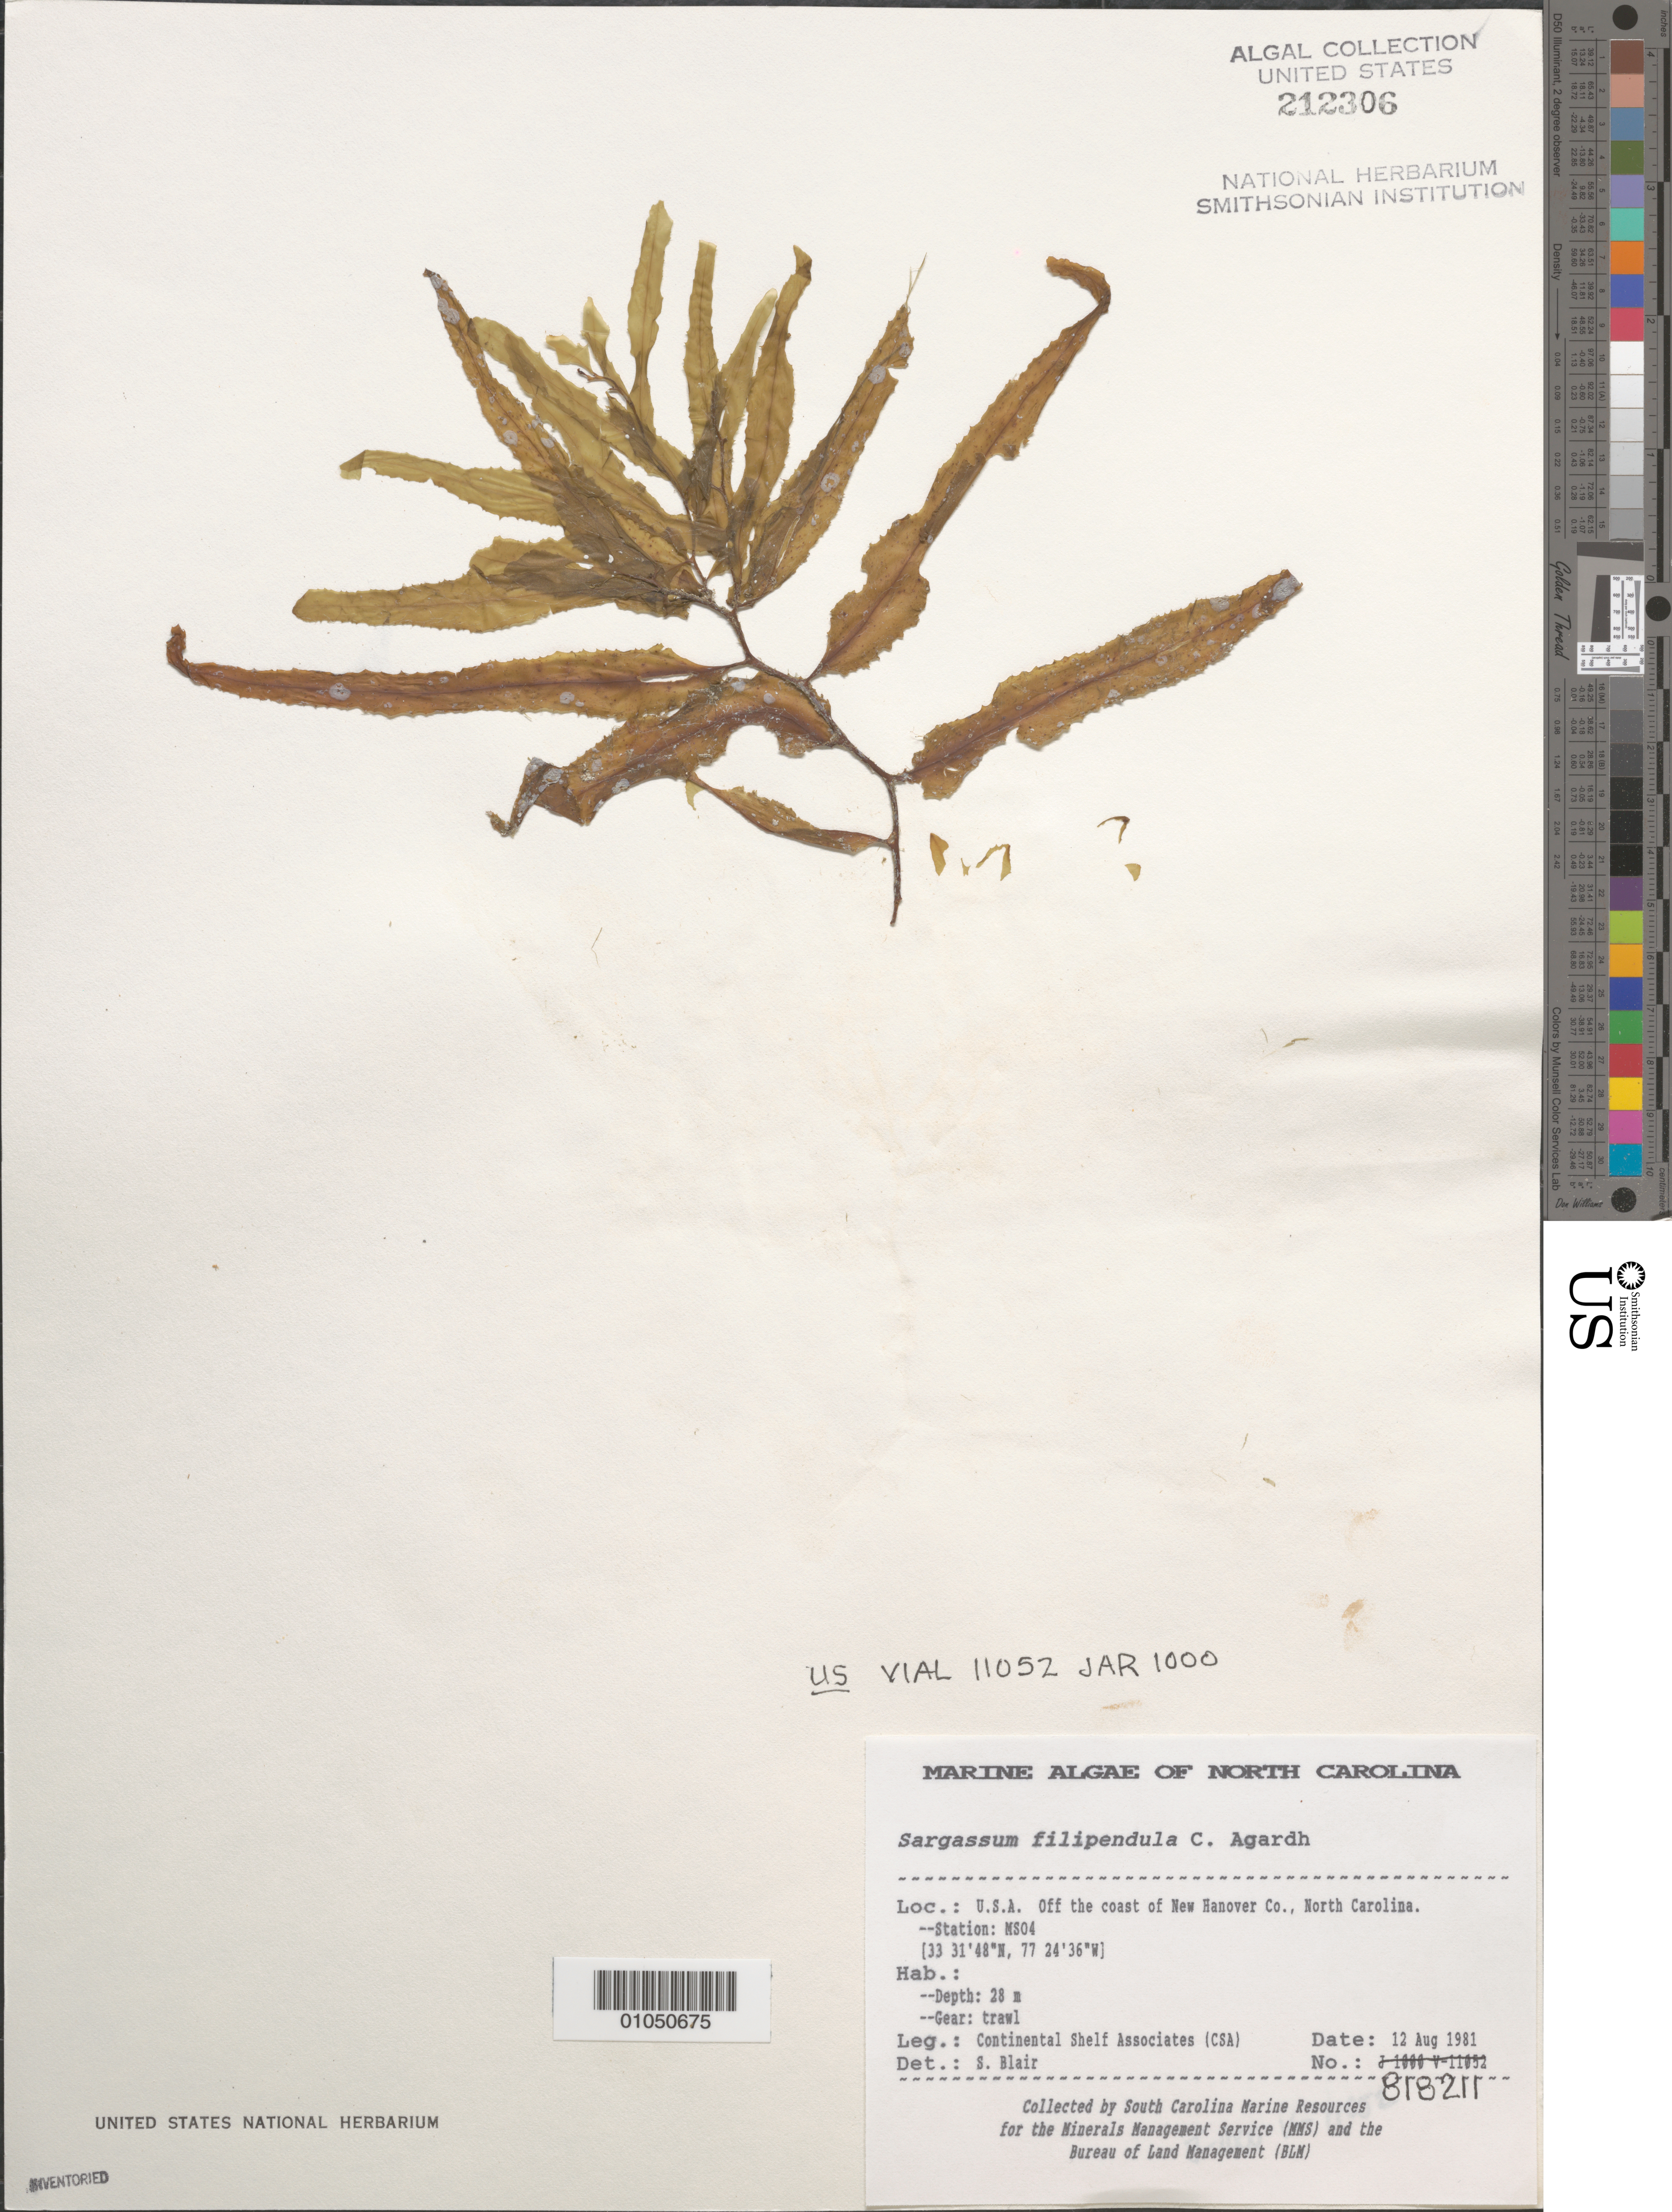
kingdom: Chromista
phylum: Ochrophyta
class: Phaeophyceae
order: Fucales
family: Sargassaceae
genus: Sargassum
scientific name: Sargassum filipendula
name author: C. Agardh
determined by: Blair, S. M.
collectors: Continental Shelf Associates for the MMS/BLM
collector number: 818211 Station MS04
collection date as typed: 12 Aug 1981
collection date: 1981-08-12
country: United States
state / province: North Carolina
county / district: New Hanover County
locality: Off coast of New Hanover County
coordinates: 33 31'48"N, 77 24'36"W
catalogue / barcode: US 212306